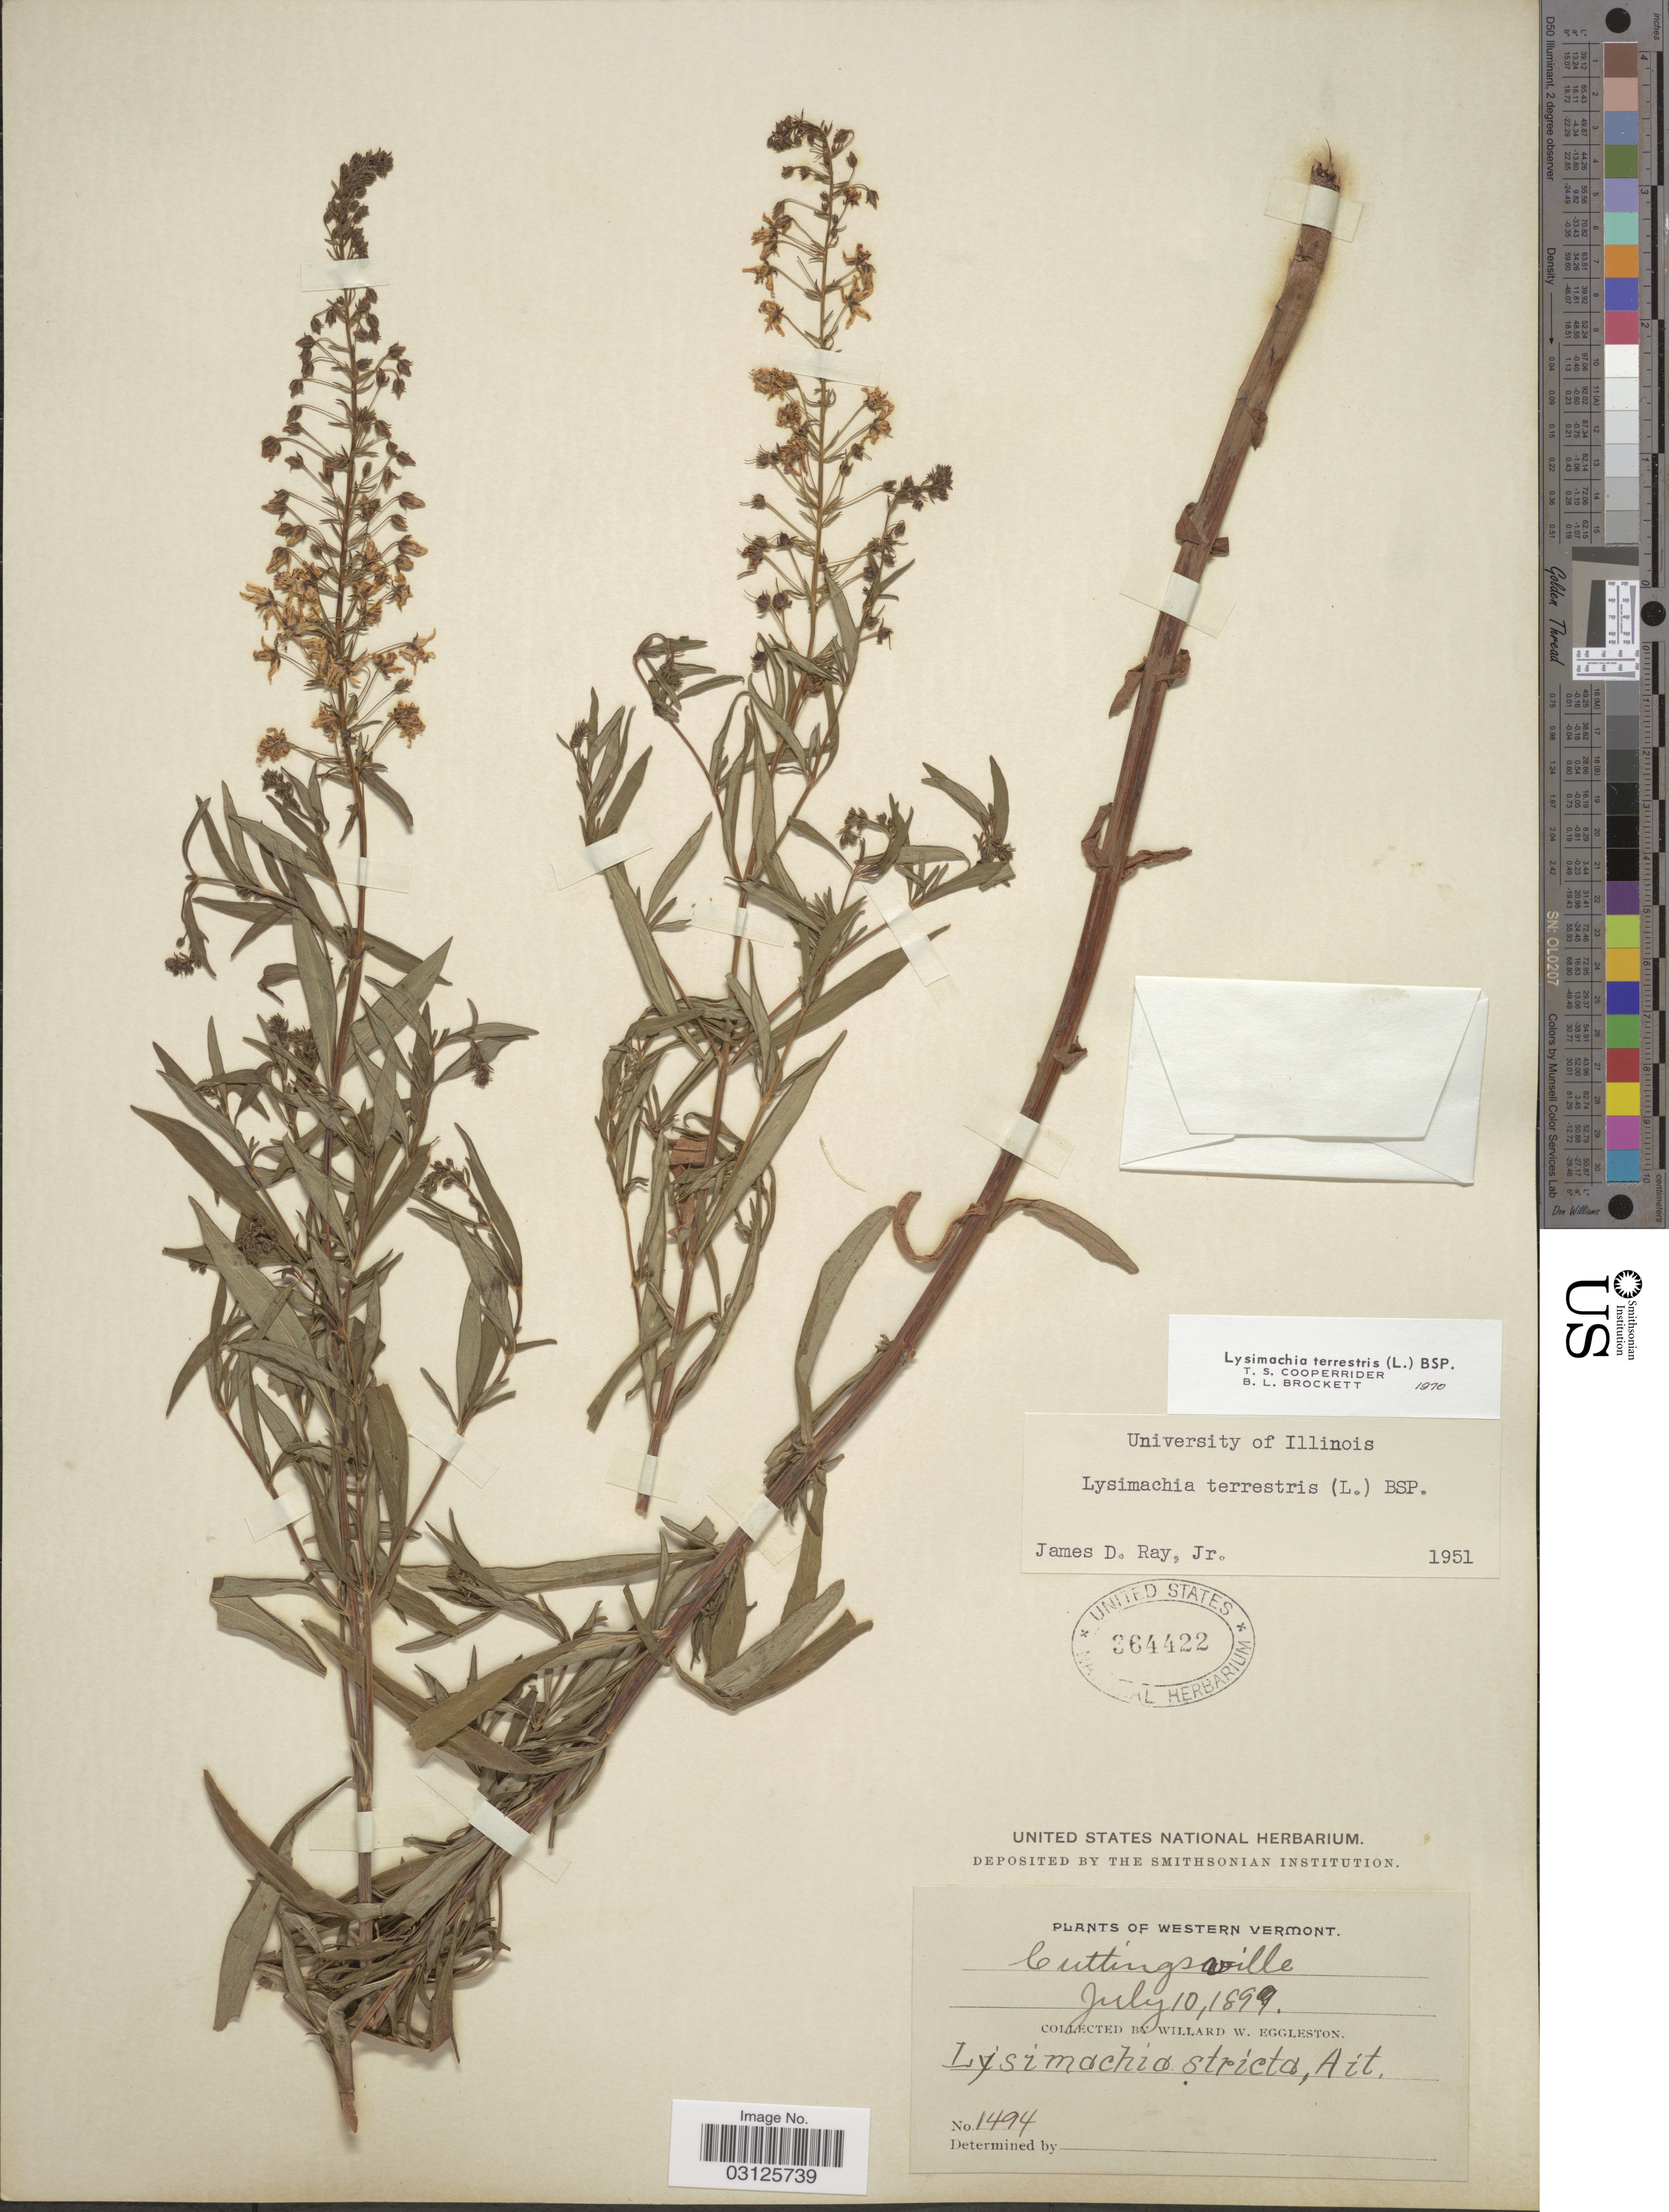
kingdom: Plantae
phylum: Tracheophyta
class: Magnoliopsida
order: Ericales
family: Primulaceae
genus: Lysimachia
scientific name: Lysimachia terrestris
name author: (L.) Britton, Stearns & Poggenb.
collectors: W. W. Eggleston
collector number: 1494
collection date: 1899-07-10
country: United States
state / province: Vermont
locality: Western Vermont, Cuttingsville.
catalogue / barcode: US 364422